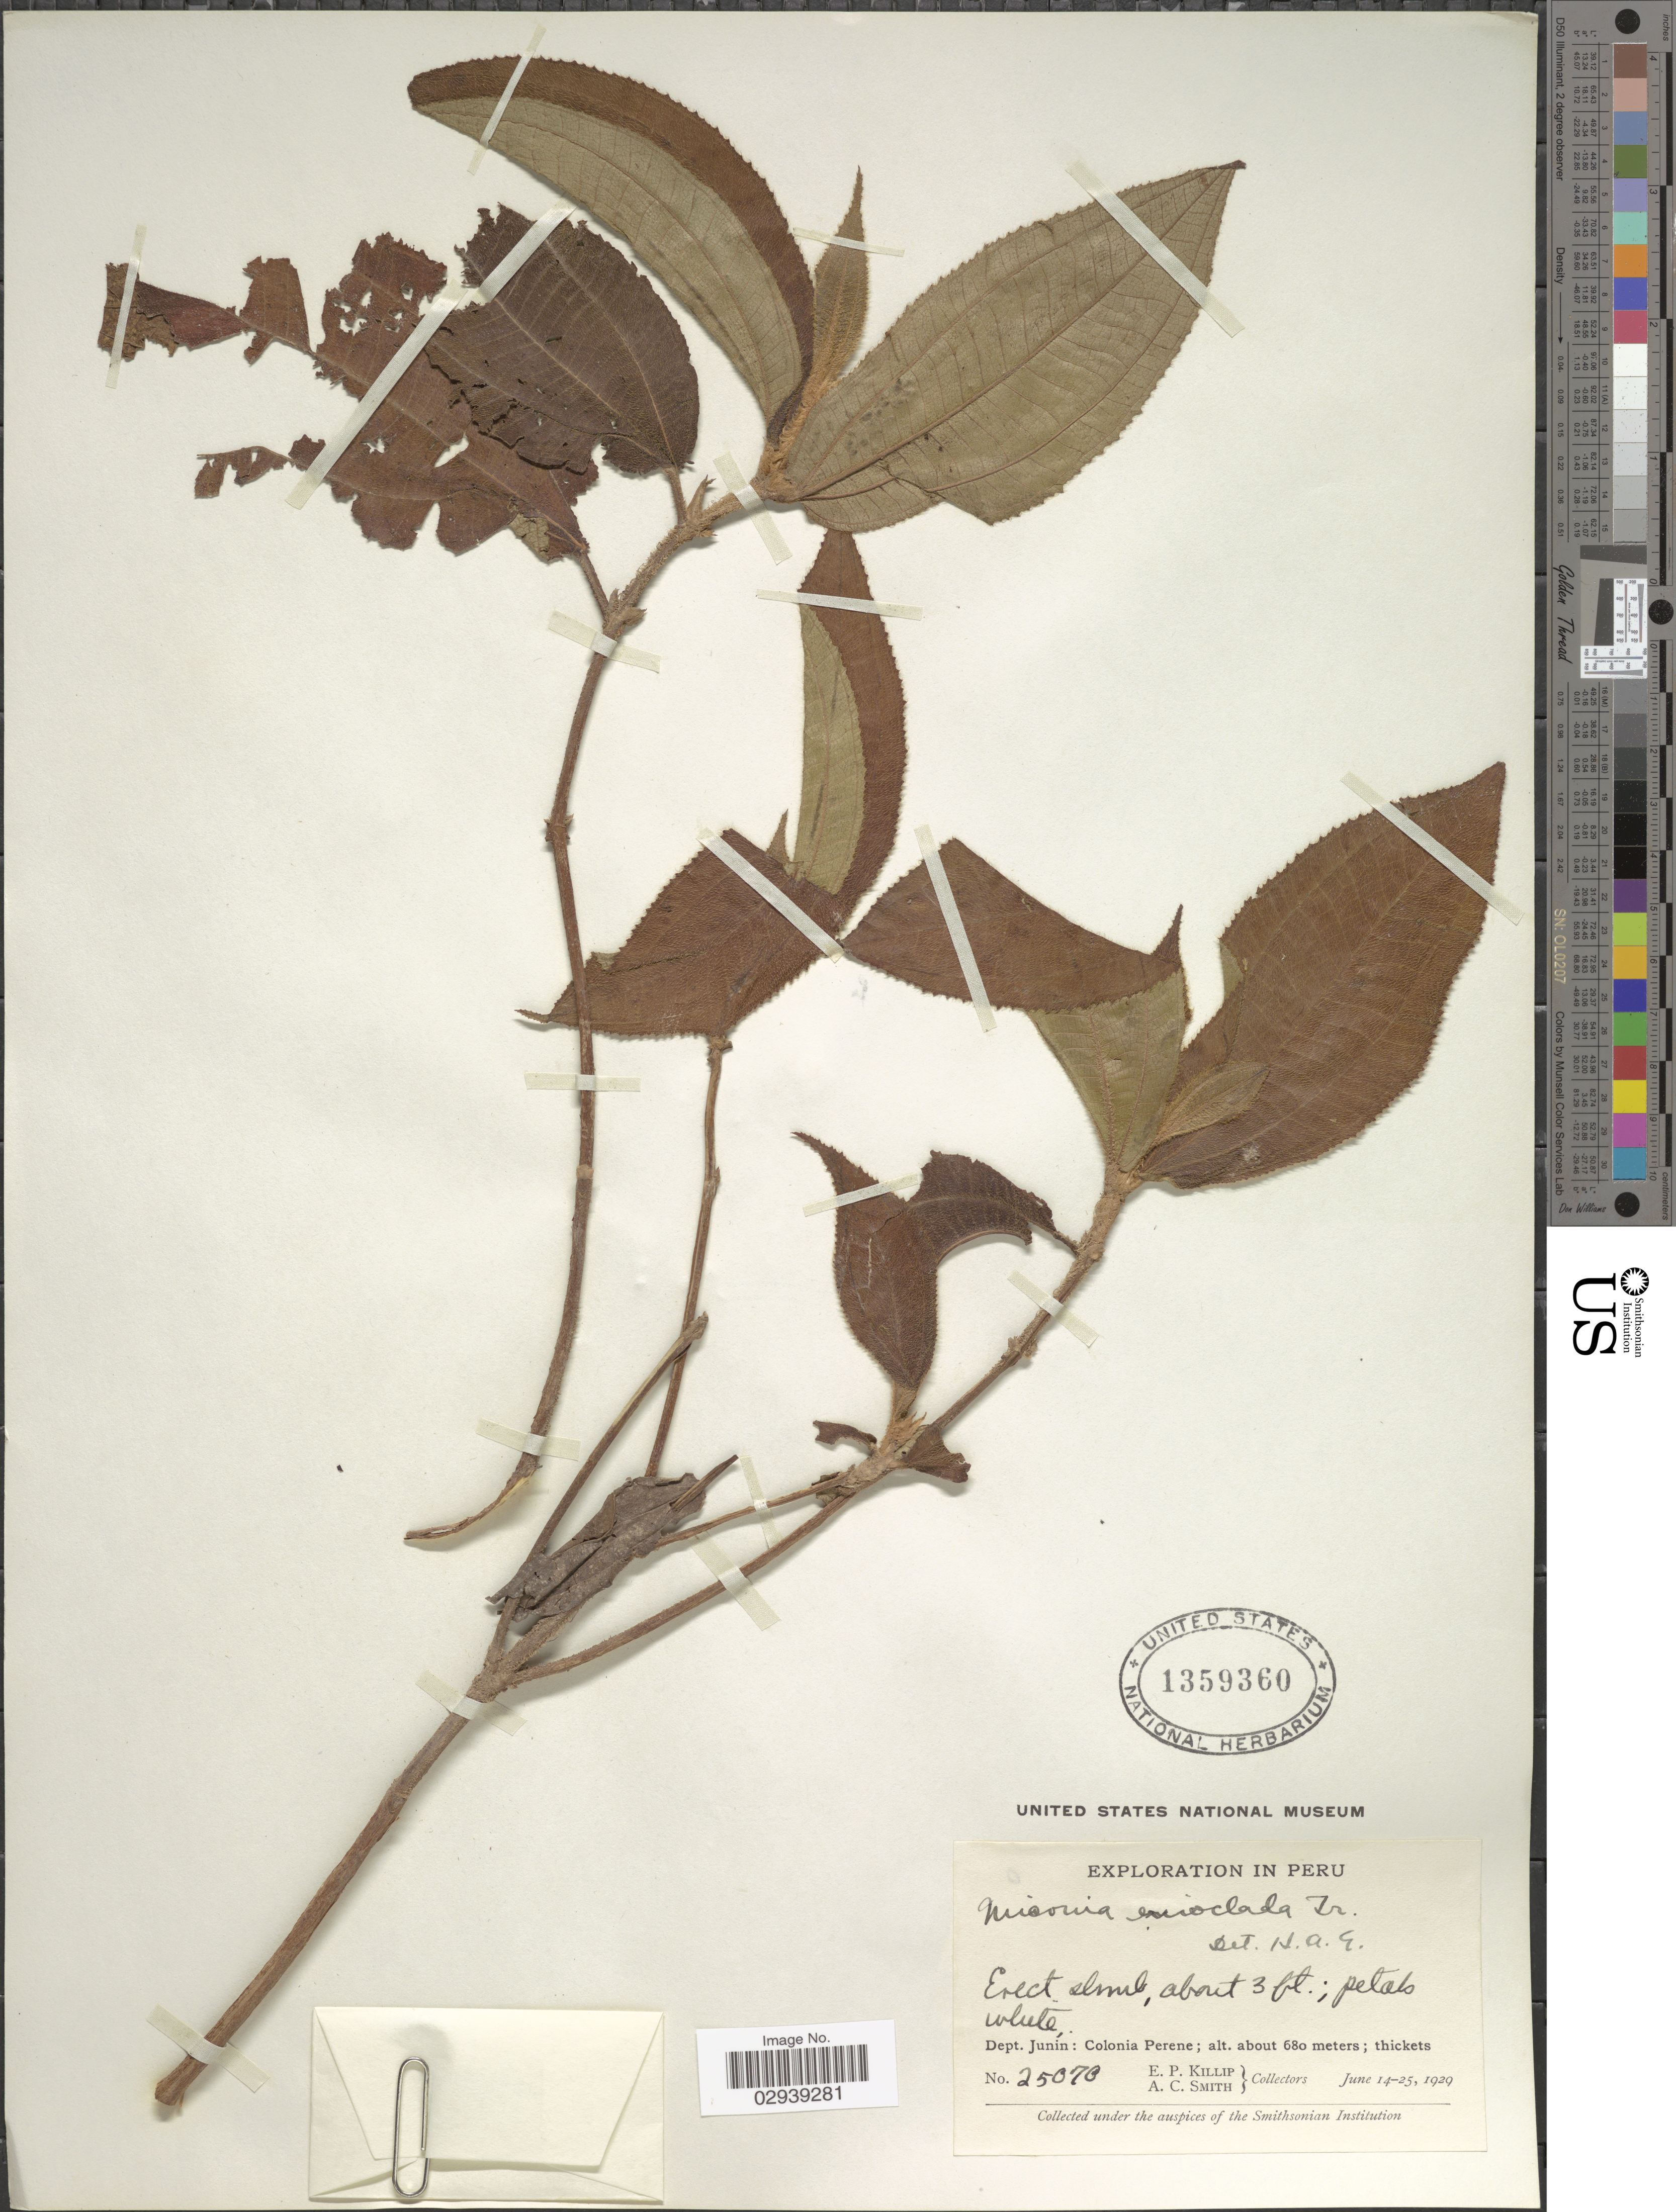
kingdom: Plantae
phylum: Tracheophyta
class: Magnoliopsida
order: Myrtales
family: Melastomataceae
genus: Miconia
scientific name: Miconia erioclada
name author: Triana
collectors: E. P. Killip & A. C. Smith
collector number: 25070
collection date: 1929-06-14/1929-06-25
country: Peru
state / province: Junín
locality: Colonia Perene.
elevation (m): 680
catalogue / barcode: US 1359360